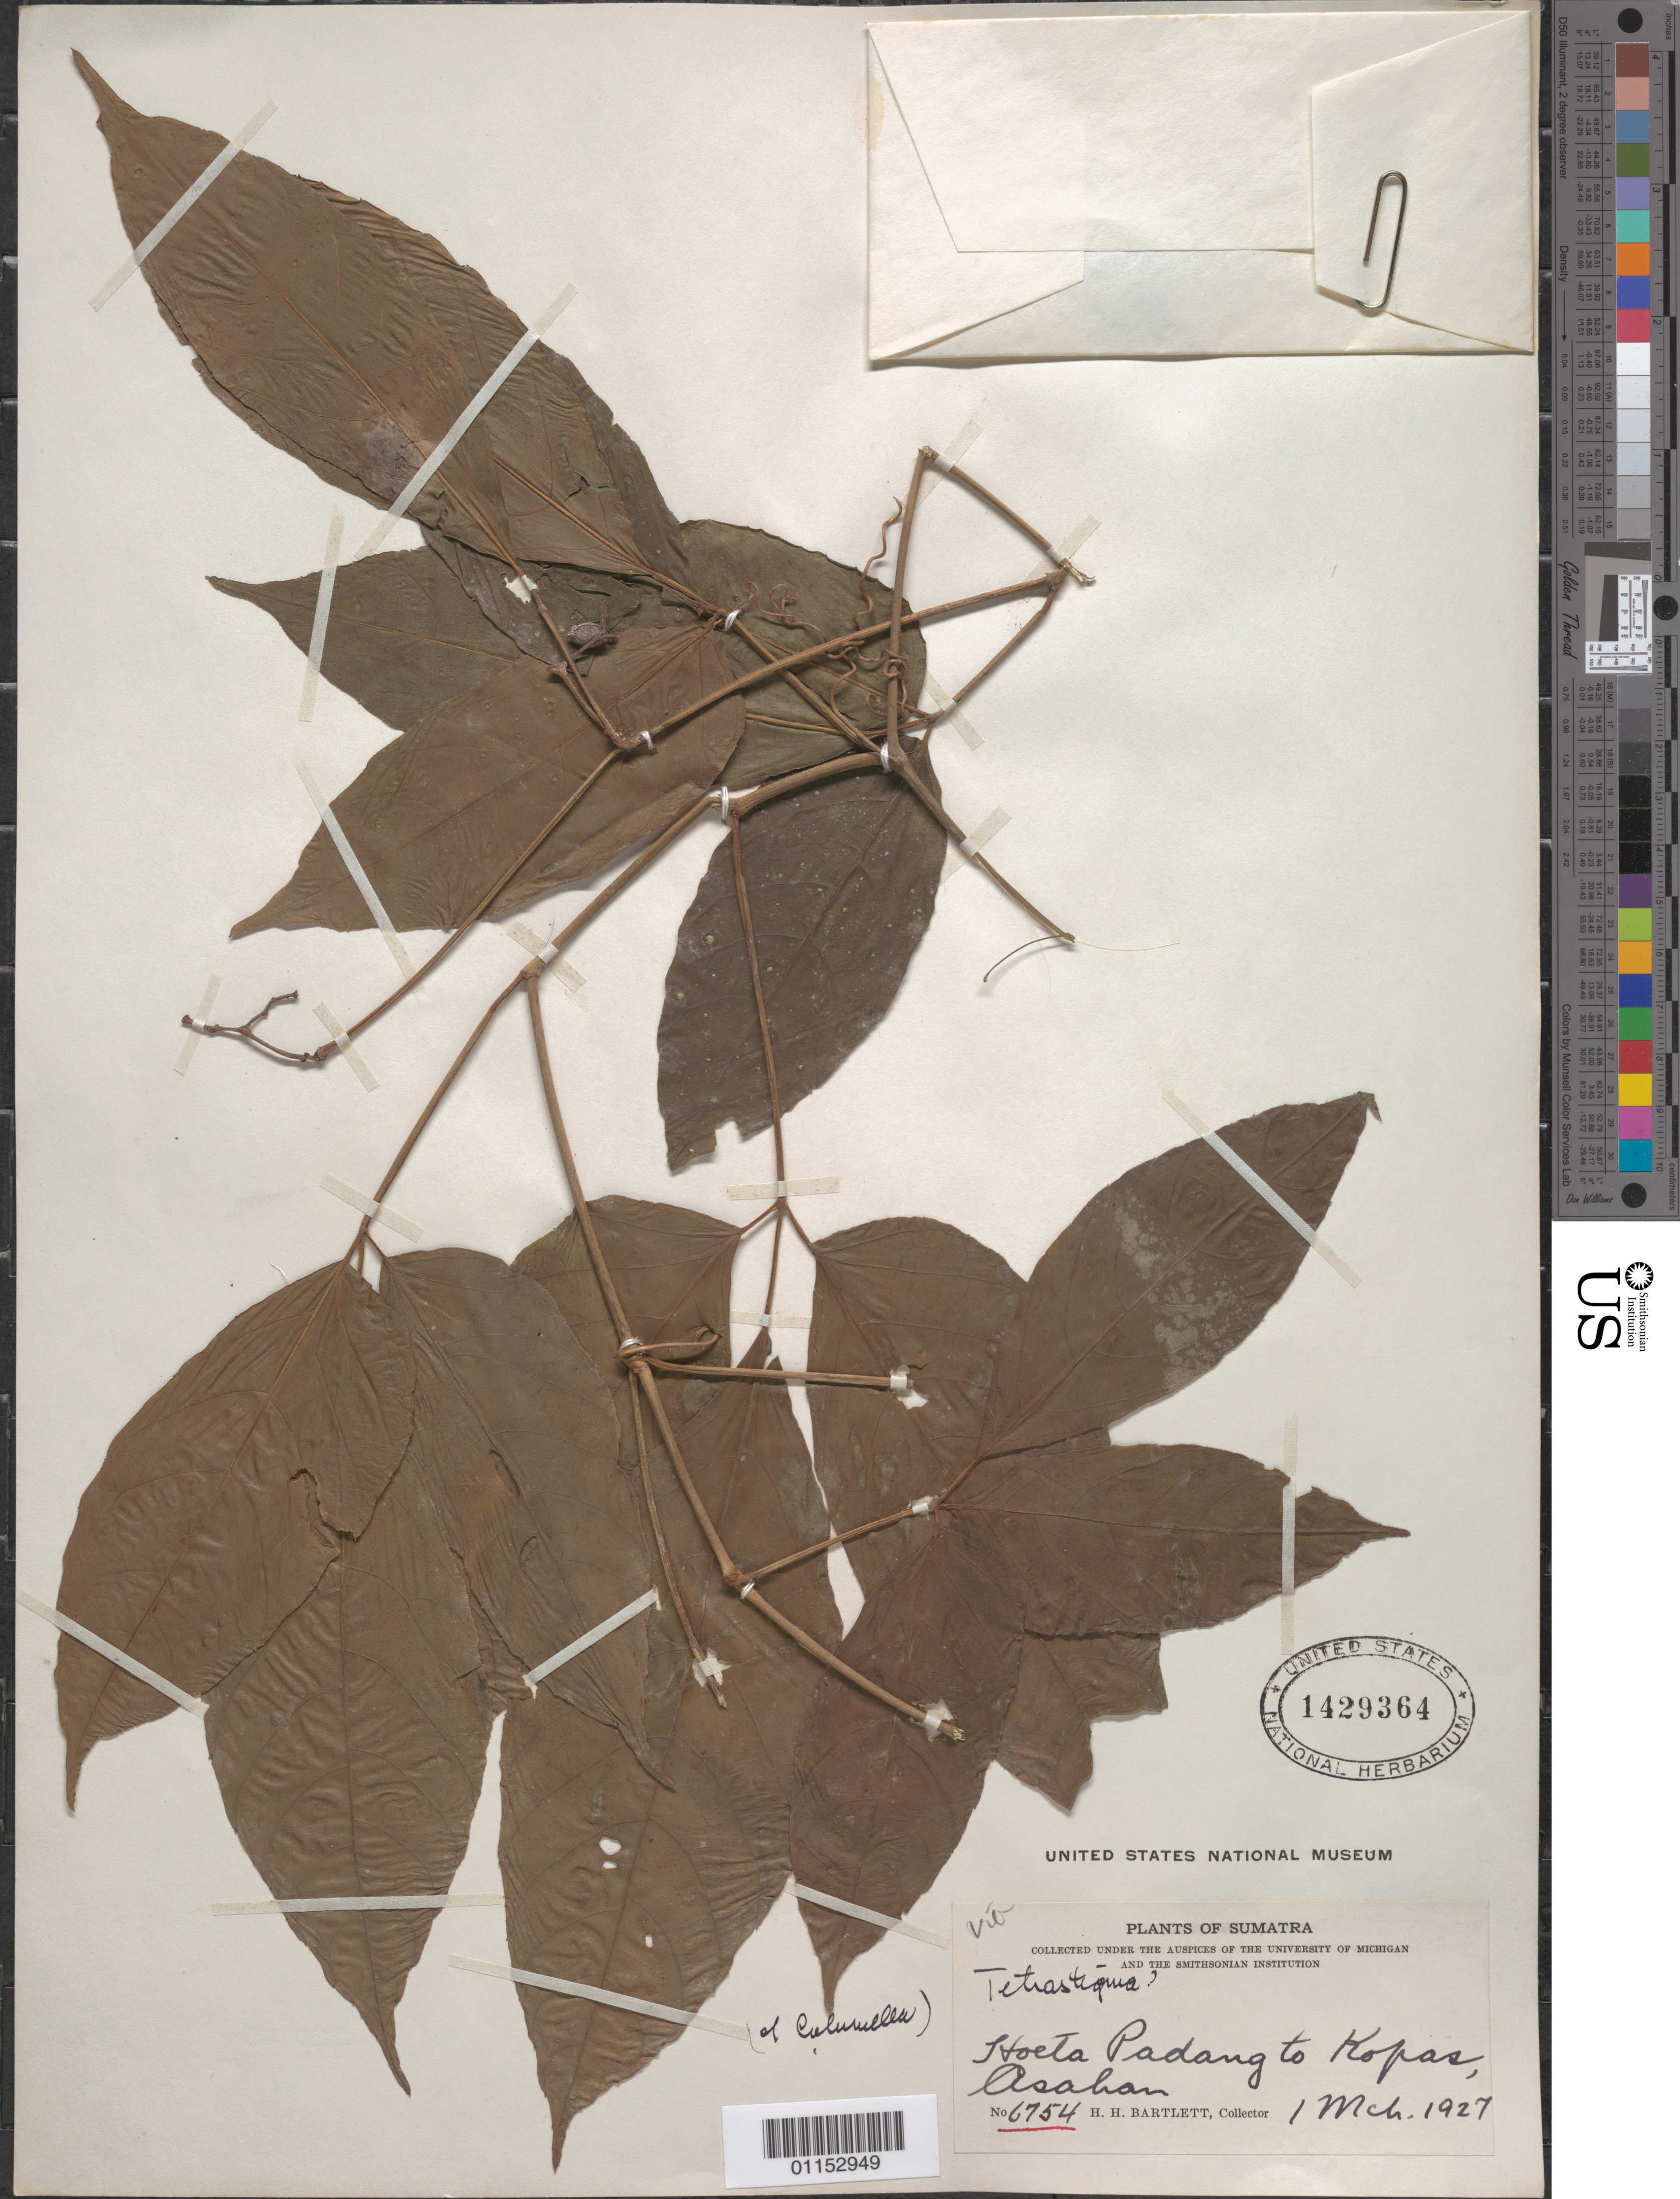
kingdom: Plantae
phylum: Tracheophyta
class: Magnoliopsida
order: Vitales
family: Vitaceae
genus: Cayratia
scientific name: Cayratia sp.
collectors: H. H. Bartlett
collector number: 6754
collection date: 1927-03-01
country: Indonesia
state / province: Sumatra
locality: Asahan.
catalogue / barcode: US 1429364